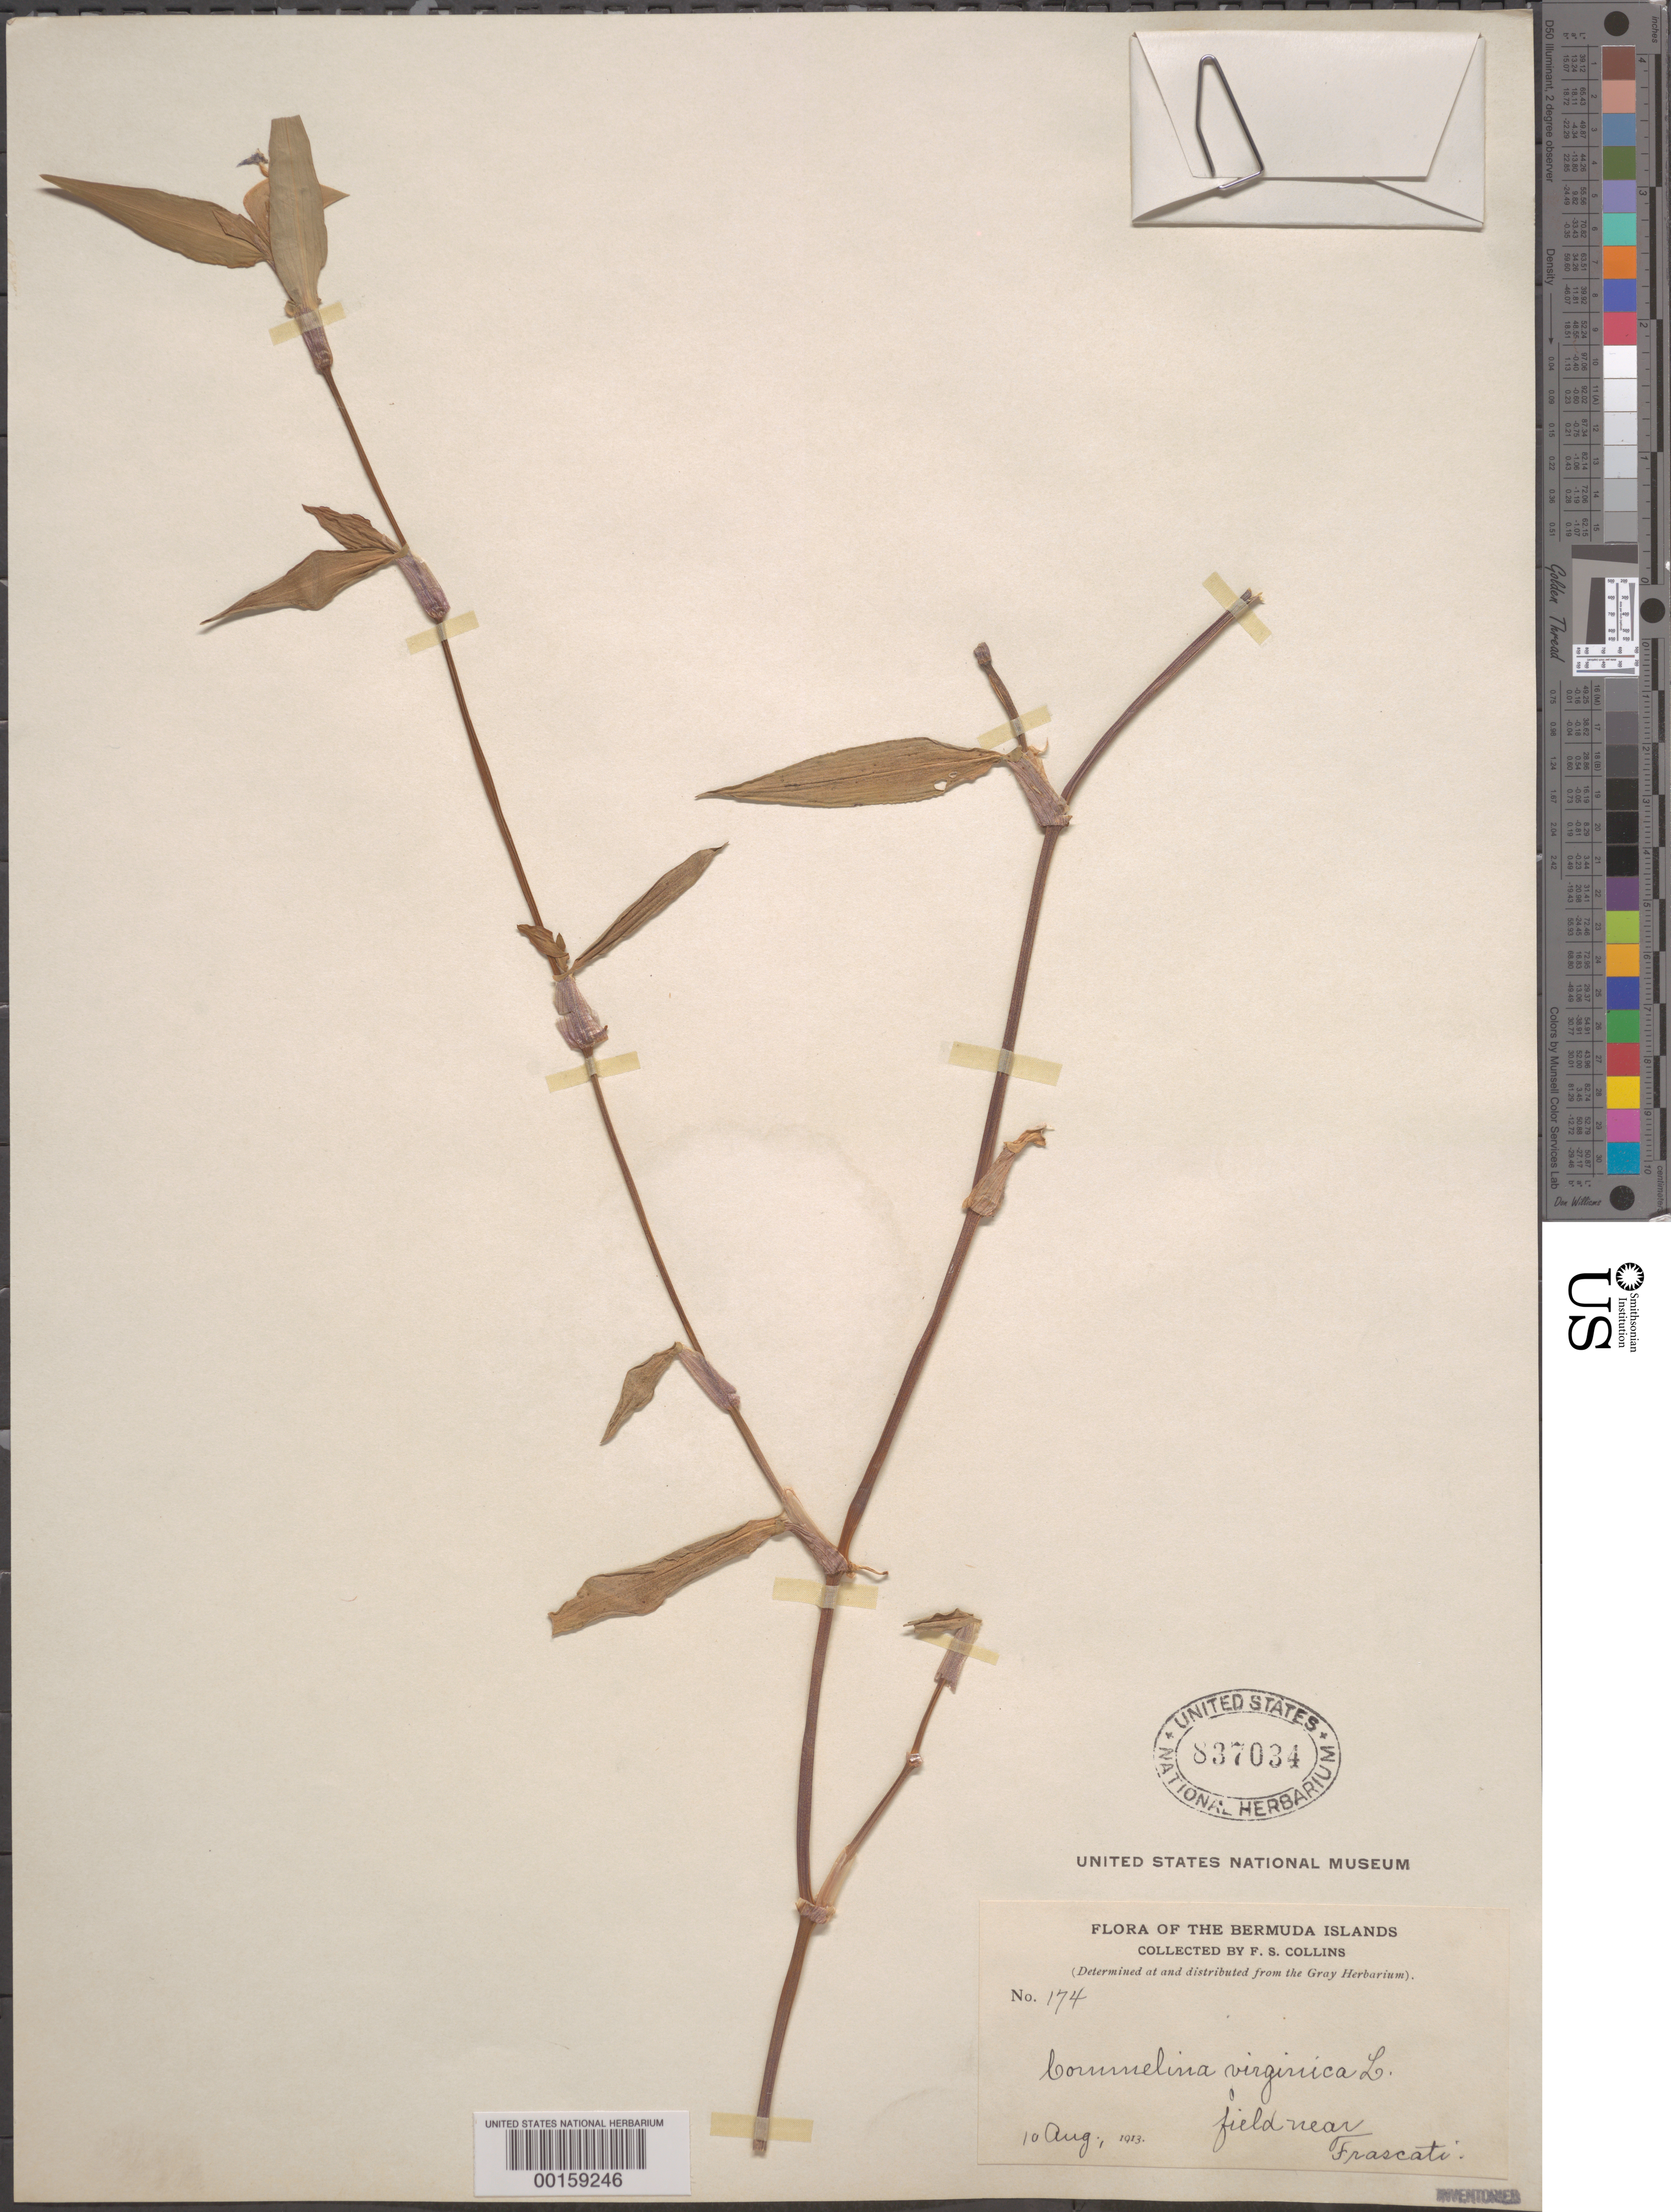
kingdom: Plantae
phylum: Tracheophyta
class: Liliopsida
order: Commelinales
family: Commelinaceae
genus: Commelina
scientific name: Commelina erecta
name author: L.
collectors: F. Collins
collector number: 174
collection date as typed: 10 Aug 1913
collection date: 1913-08-10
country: Bermuda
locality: Frascati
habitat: Field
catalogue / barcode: US 837034